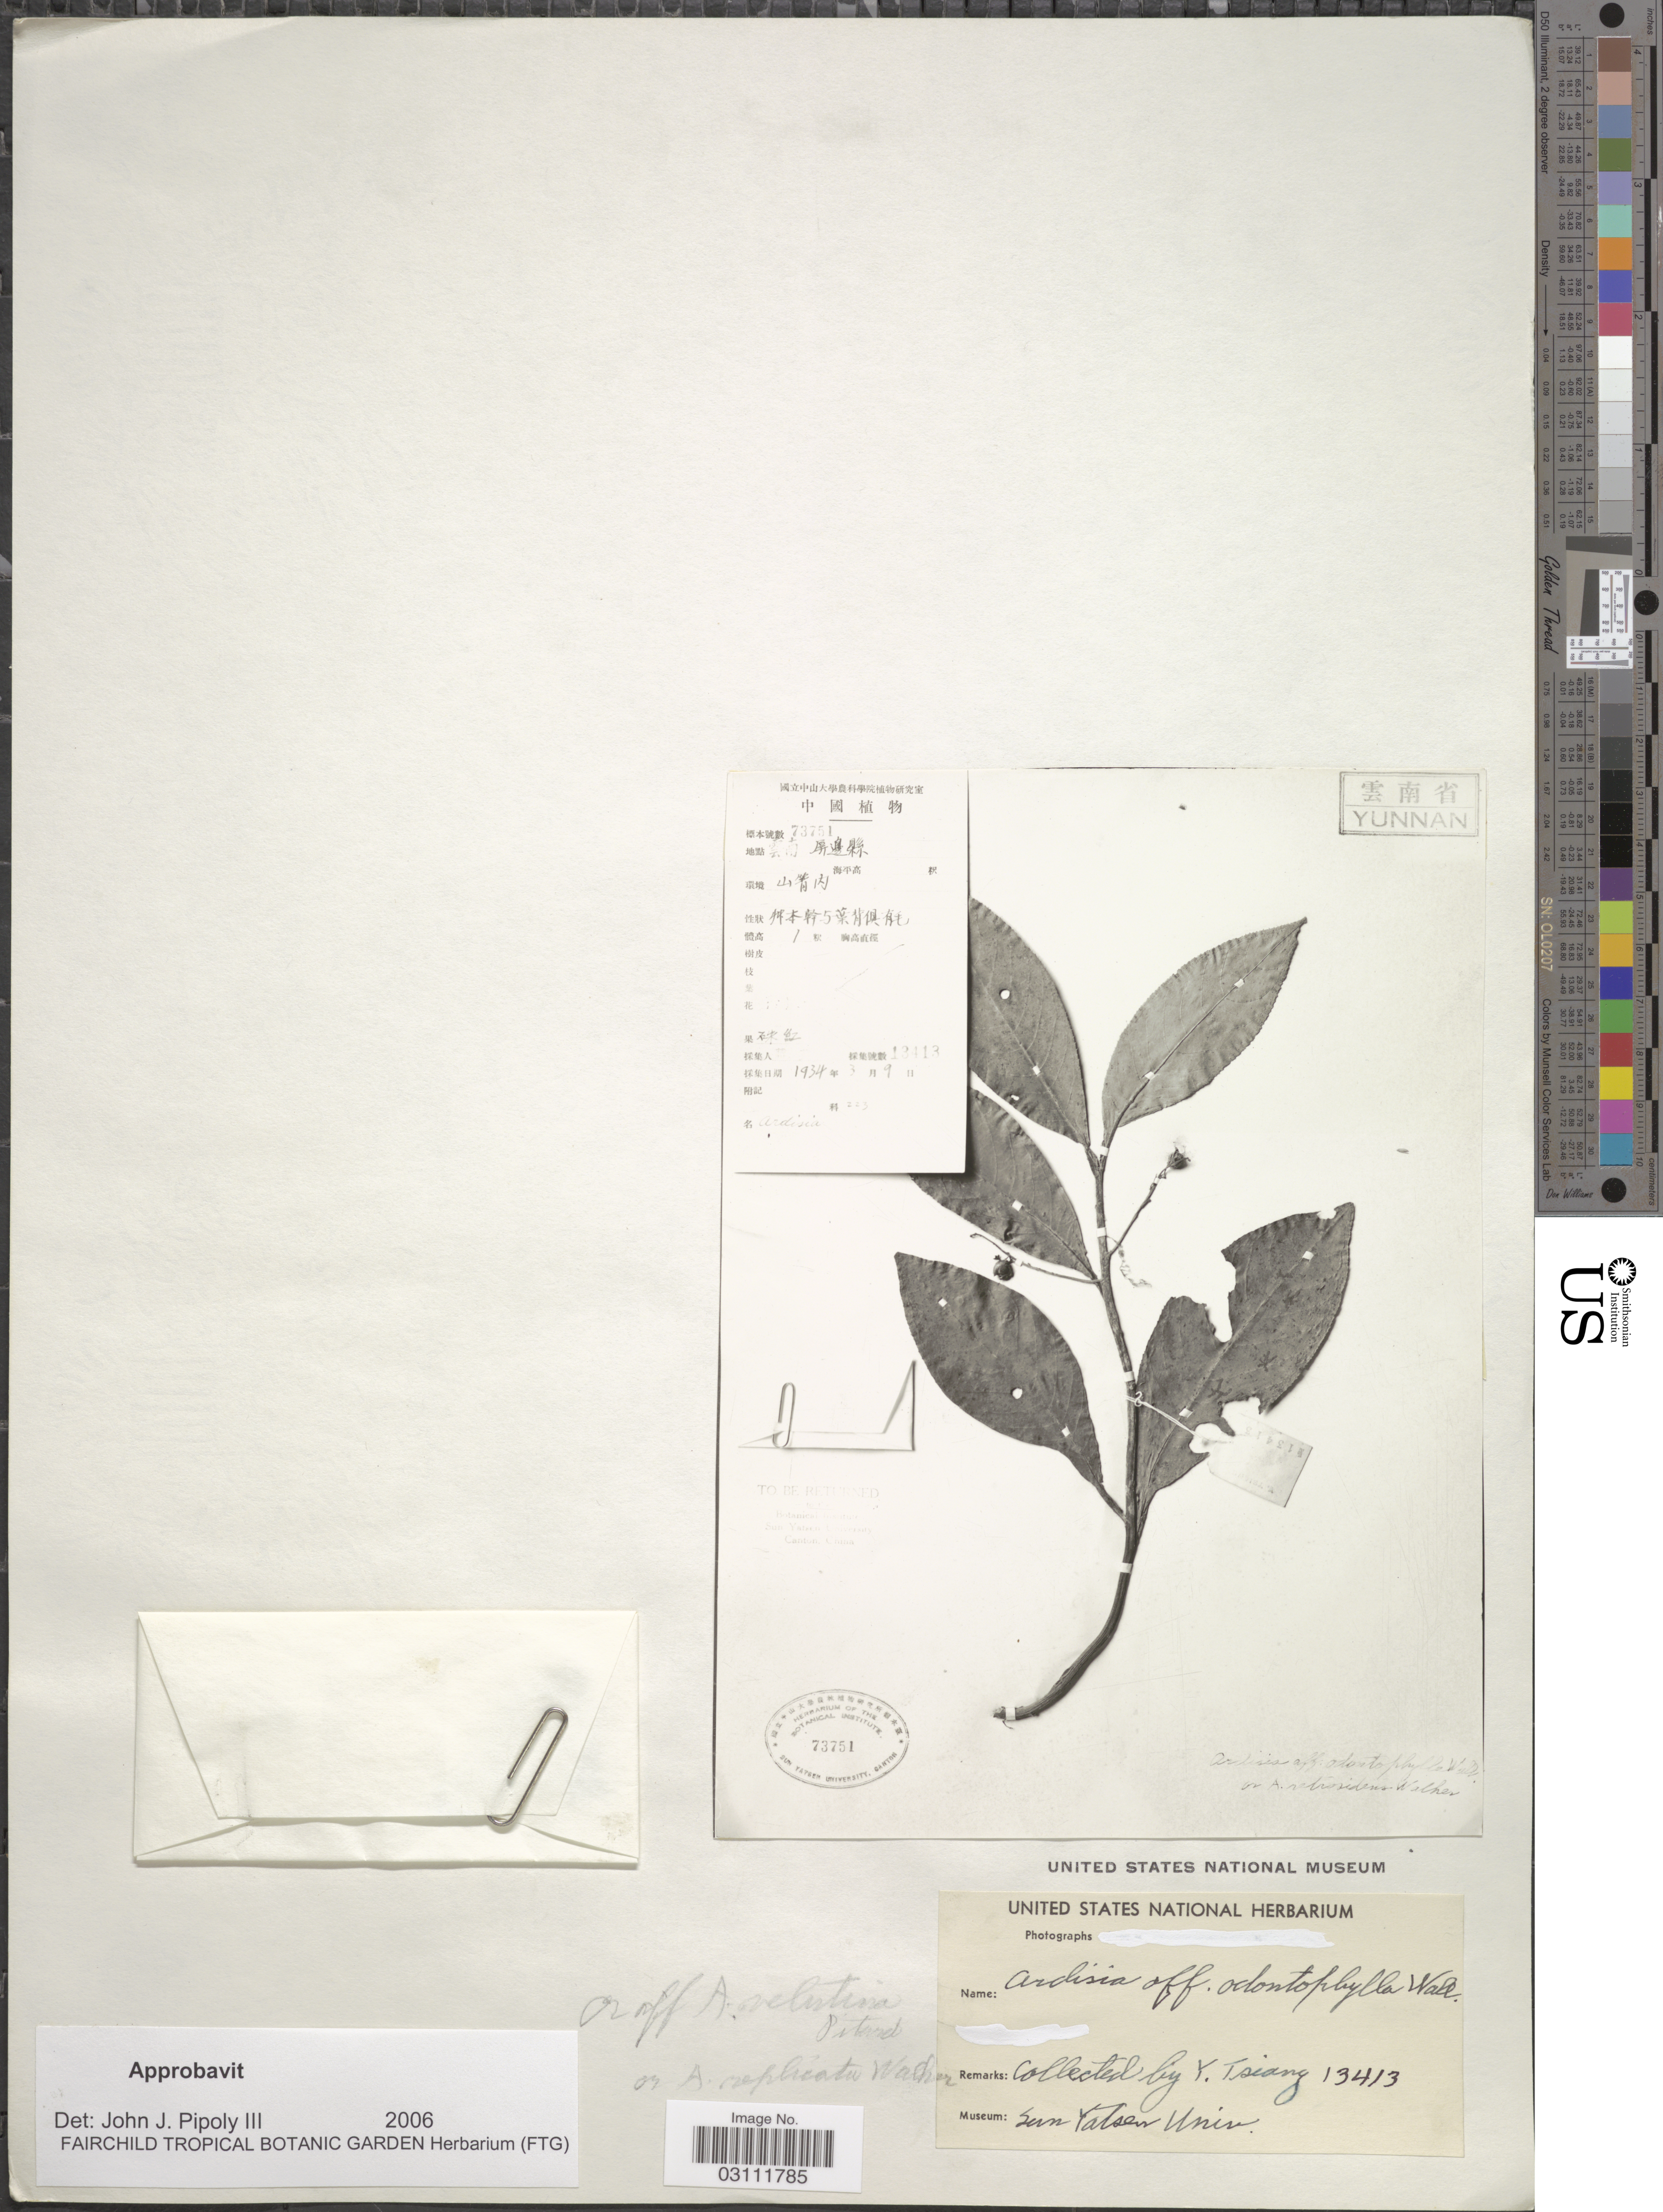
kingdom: Plantae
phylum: Tracheophyta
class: Magnoliopsida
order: Ericales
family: Primulaceae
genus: Ardisia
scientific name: Ardisia odontophylla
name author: Wall. ex A. DC.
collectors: Y. Tsiang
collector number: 13413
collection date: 1934-03-09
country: China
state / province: Yunnan